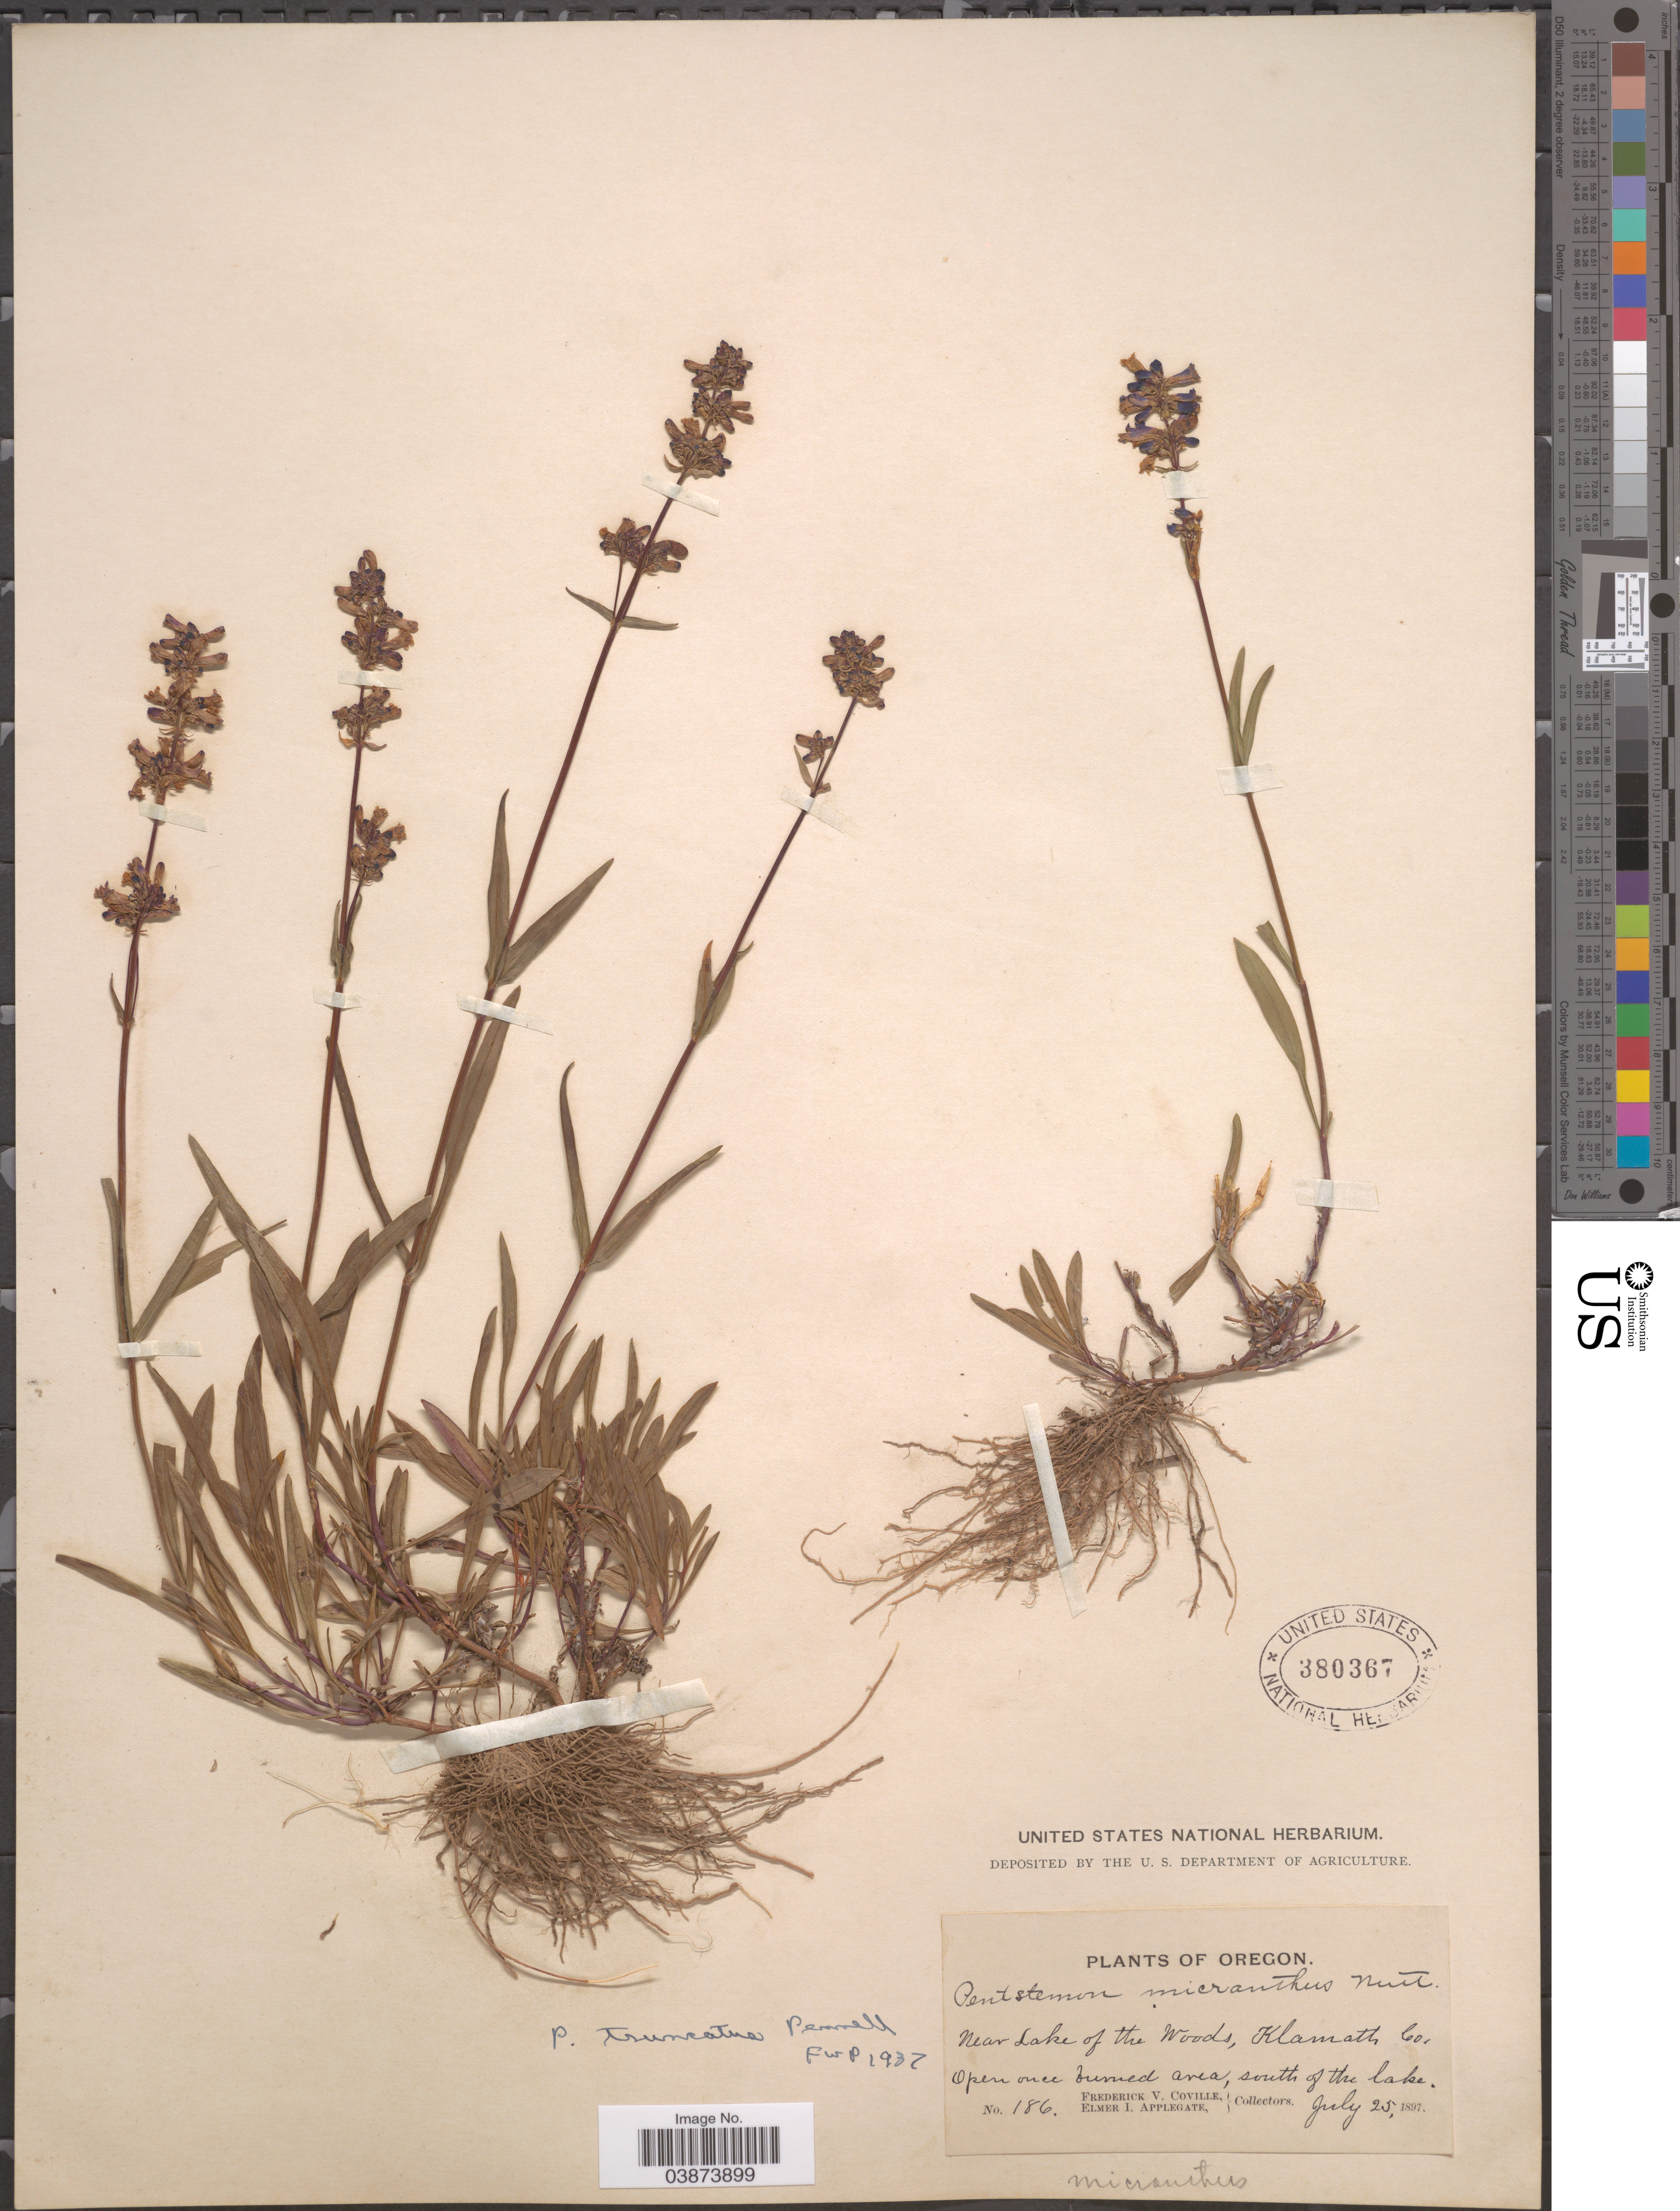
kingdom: Plantae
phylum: Tracheophyta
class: Magnoliopsida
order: Lamiales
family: Plantaginaceae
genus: Penstemon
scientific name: Penstemon cinicola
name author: D.D. Keck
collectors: F. V. Coville & E. I. Applegate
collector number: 186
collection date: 1897-07-25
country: United States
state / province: Oregon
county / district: Klamath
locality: Near Lake of the Woods, Klamath Co. South of the lake.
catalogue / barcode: US 380367